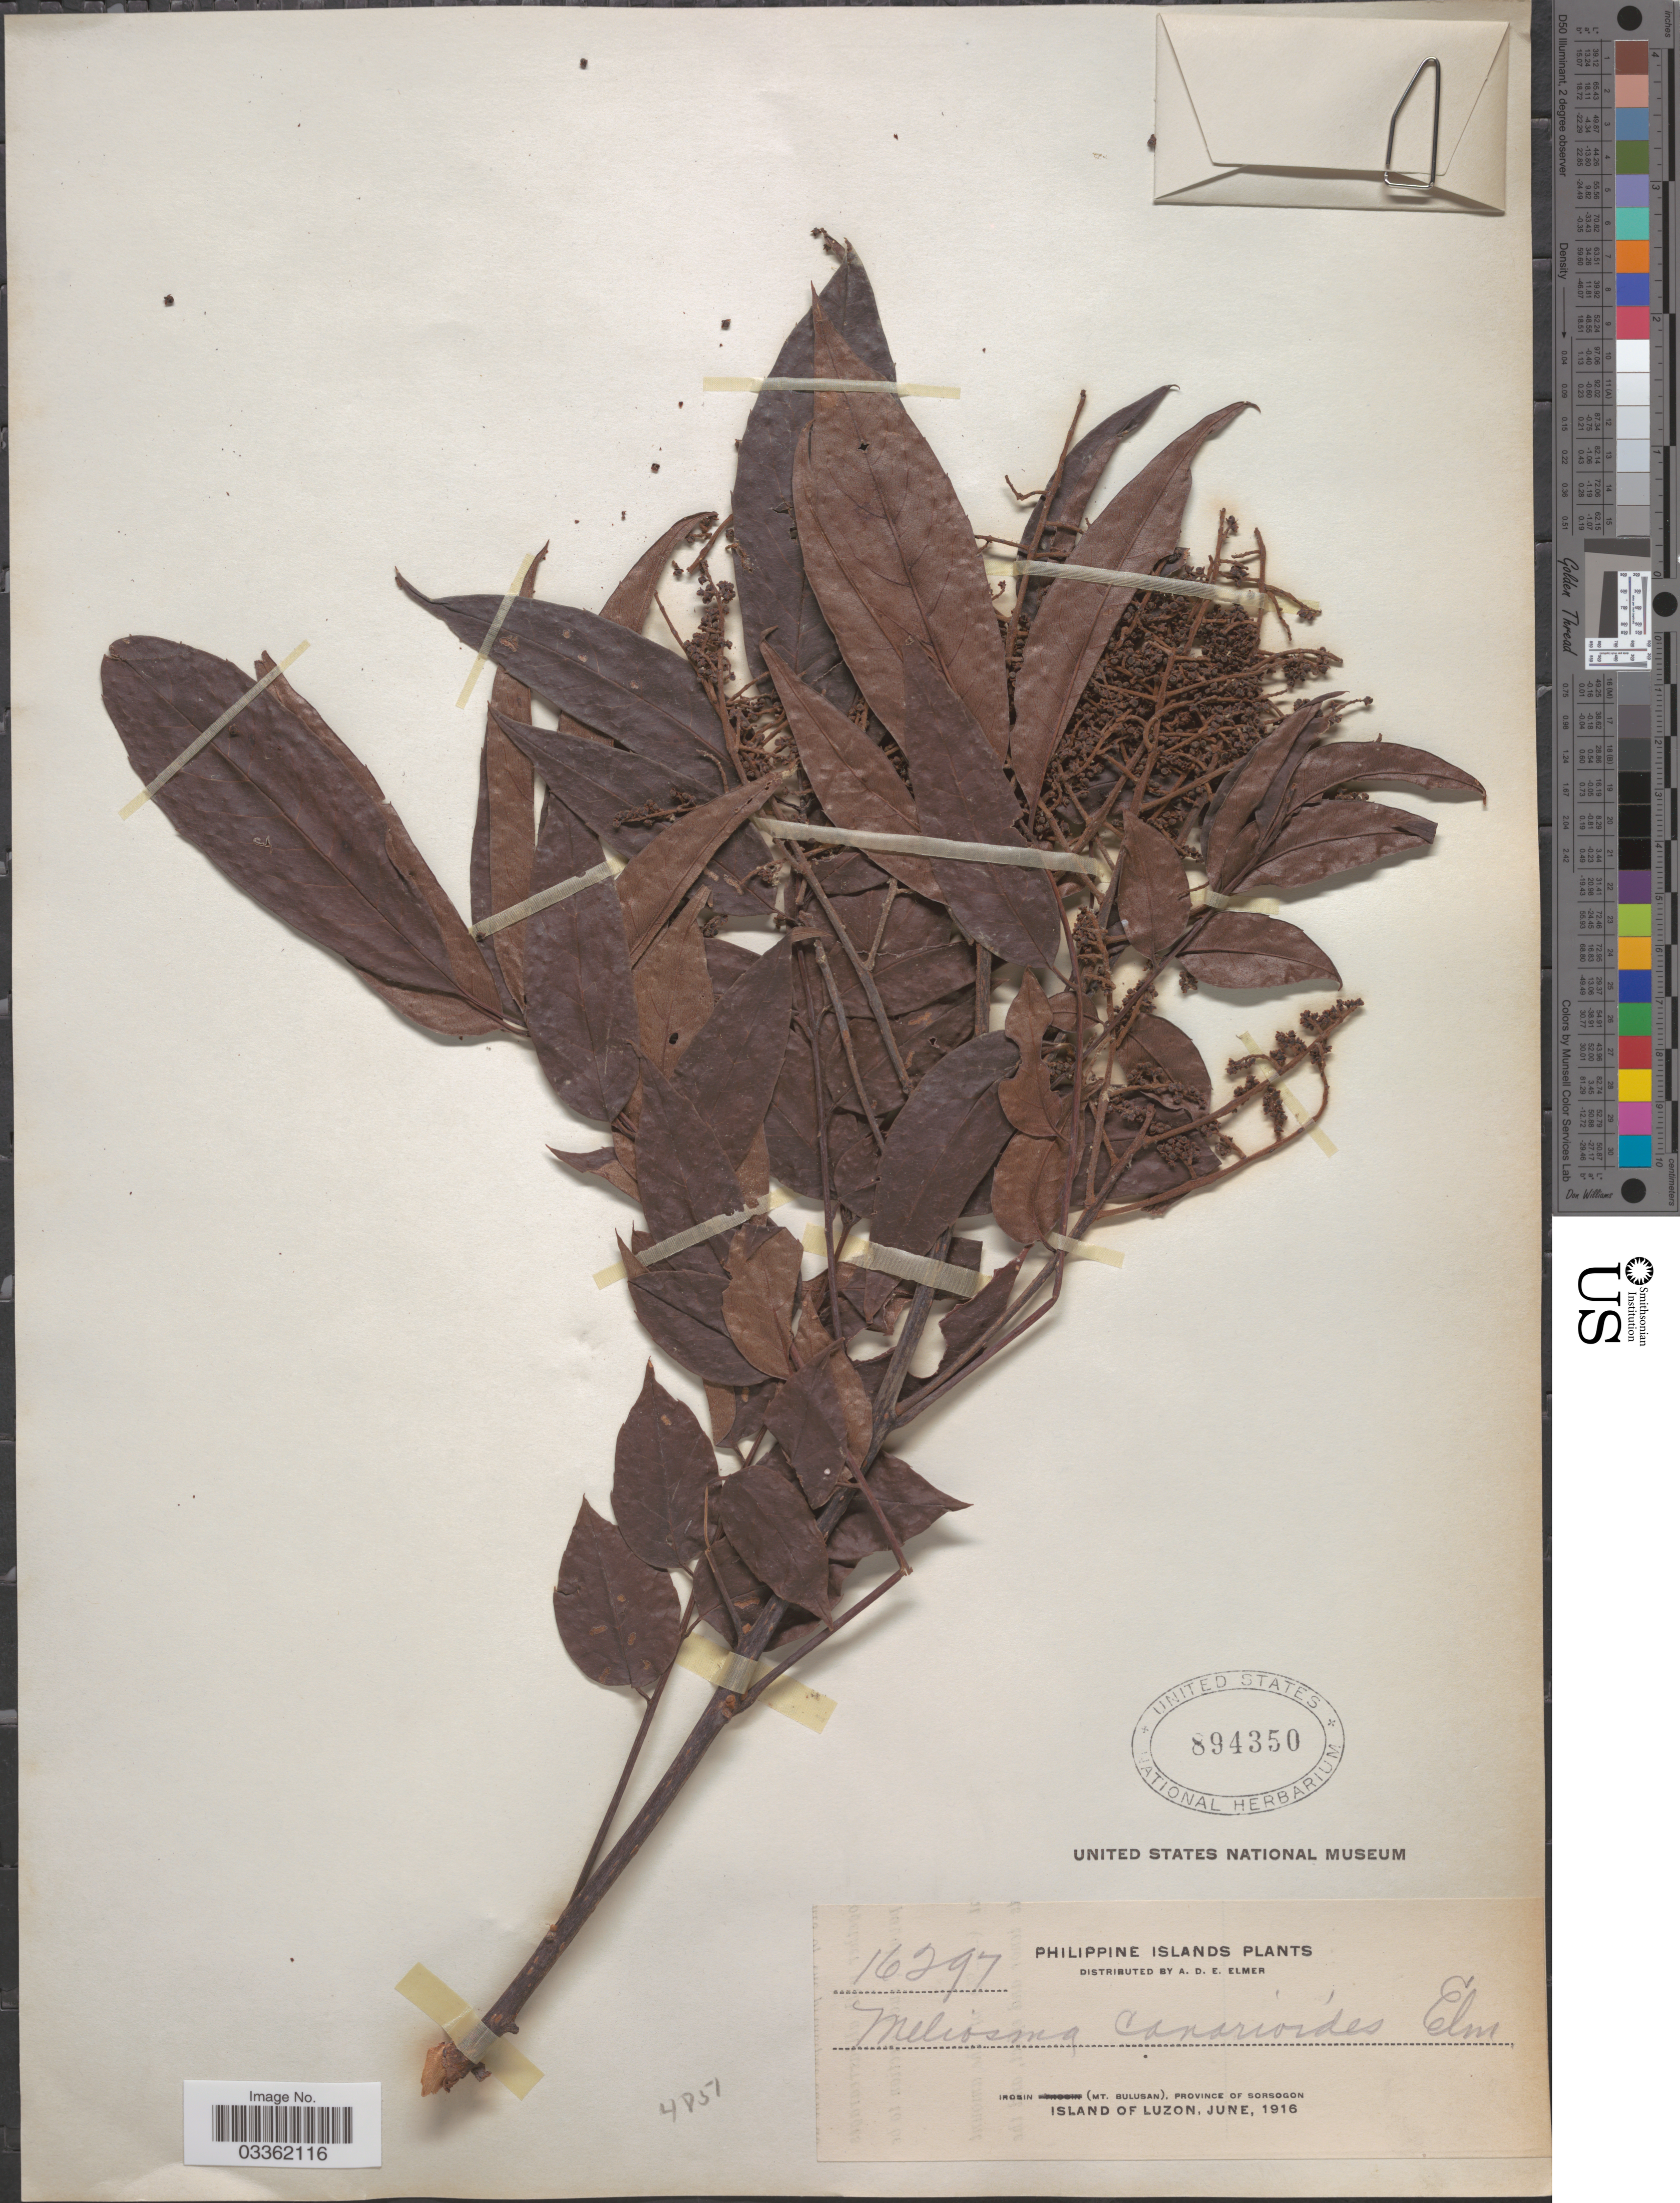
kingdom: Plantae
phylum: Tracheophyta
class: Magnoliopsida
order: Proteales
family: Sabiaceae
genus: Meliosma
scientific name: Meliosma cannarioides Elmer, nom. inval.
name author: Elmer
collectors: A. D. E. Elmer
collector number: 16297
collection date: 1916-06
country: Philippines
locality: Irosin (Mt. Bulusan). Province of Sorsogon. Island of Luzon.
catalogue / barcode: US 894350